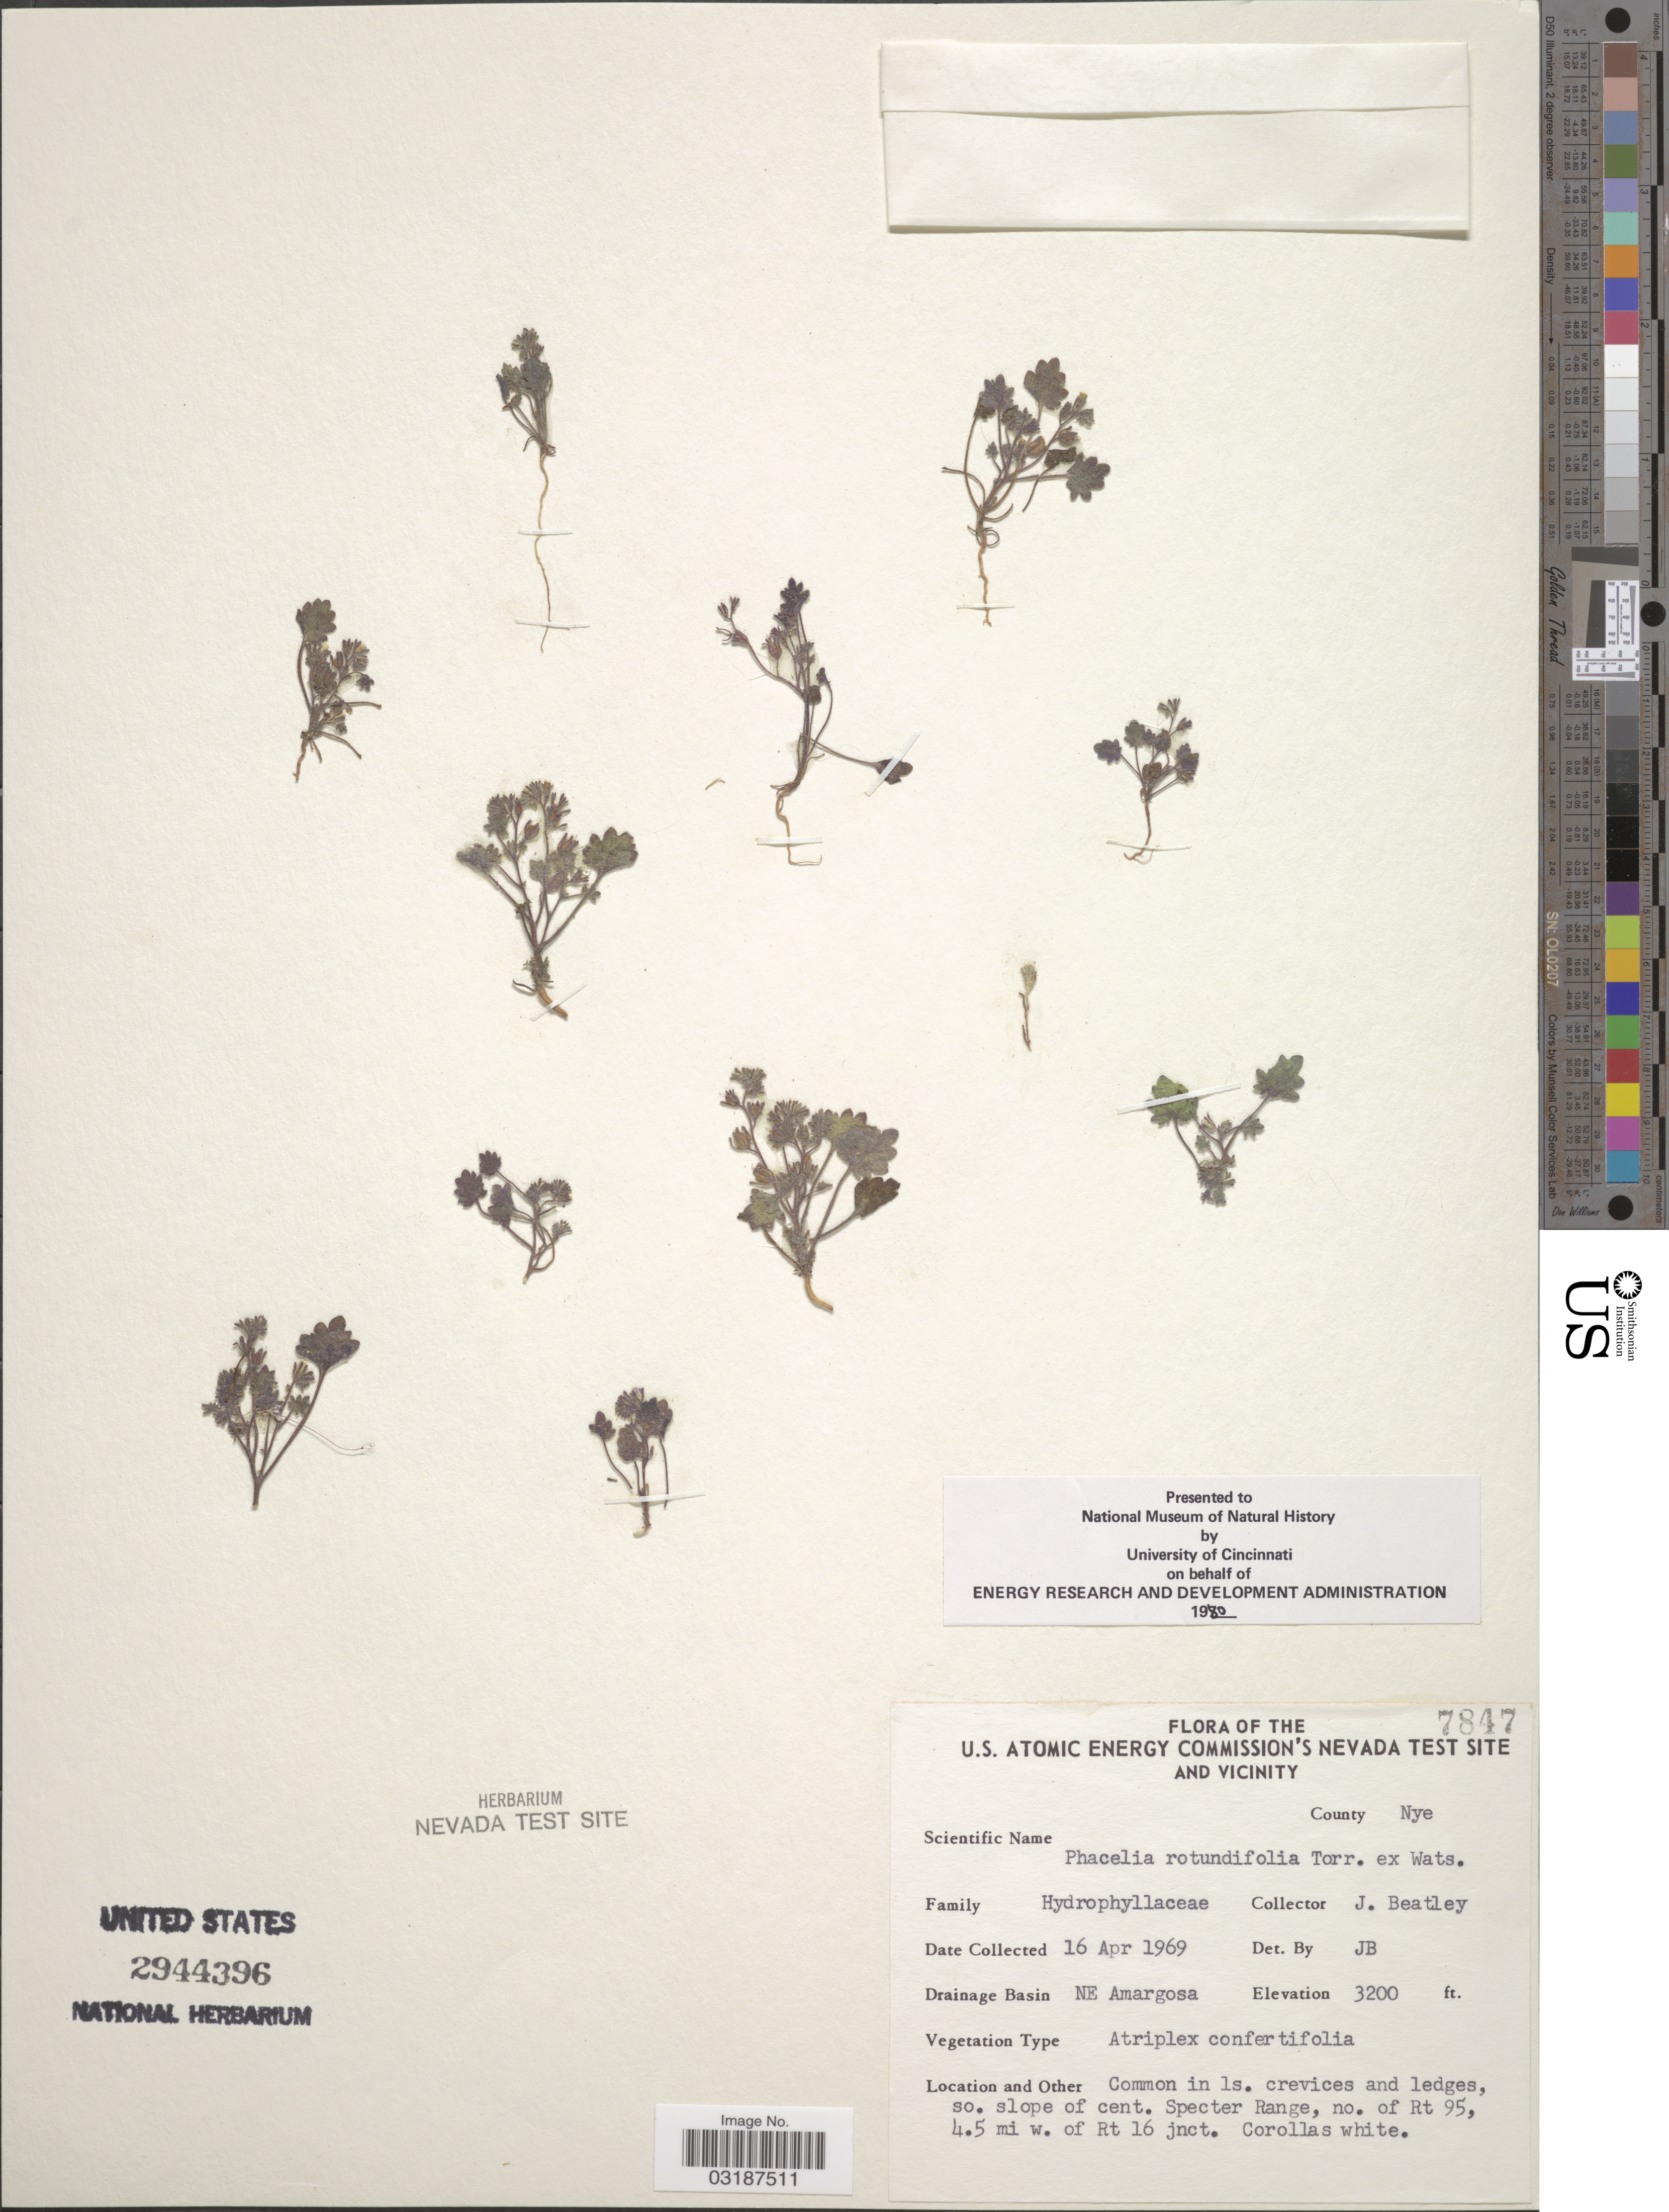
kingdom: Plantae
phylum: Tracheophyta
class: Magnoliopsida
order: Boraginales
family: Hydrophyllaceae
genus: Phacelia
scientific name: Phacelia rotundifolia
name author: Torr. ex S. Watson in C. King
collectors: J. C. Beatley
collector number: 7847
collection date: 1969-04-16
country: United States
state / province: Nevada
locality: U.S. Atomic Energy Commission's Nevada Test Site and Vicinity. County Nye. Drainage Basin NE Amargosa. Common in ls. crevices and ledges, so. slope of cent. Spectar Range, no. of Rt 95, 4.5 mi w. of Rt 16 jnct.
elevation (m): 975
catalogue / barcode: US 2944396